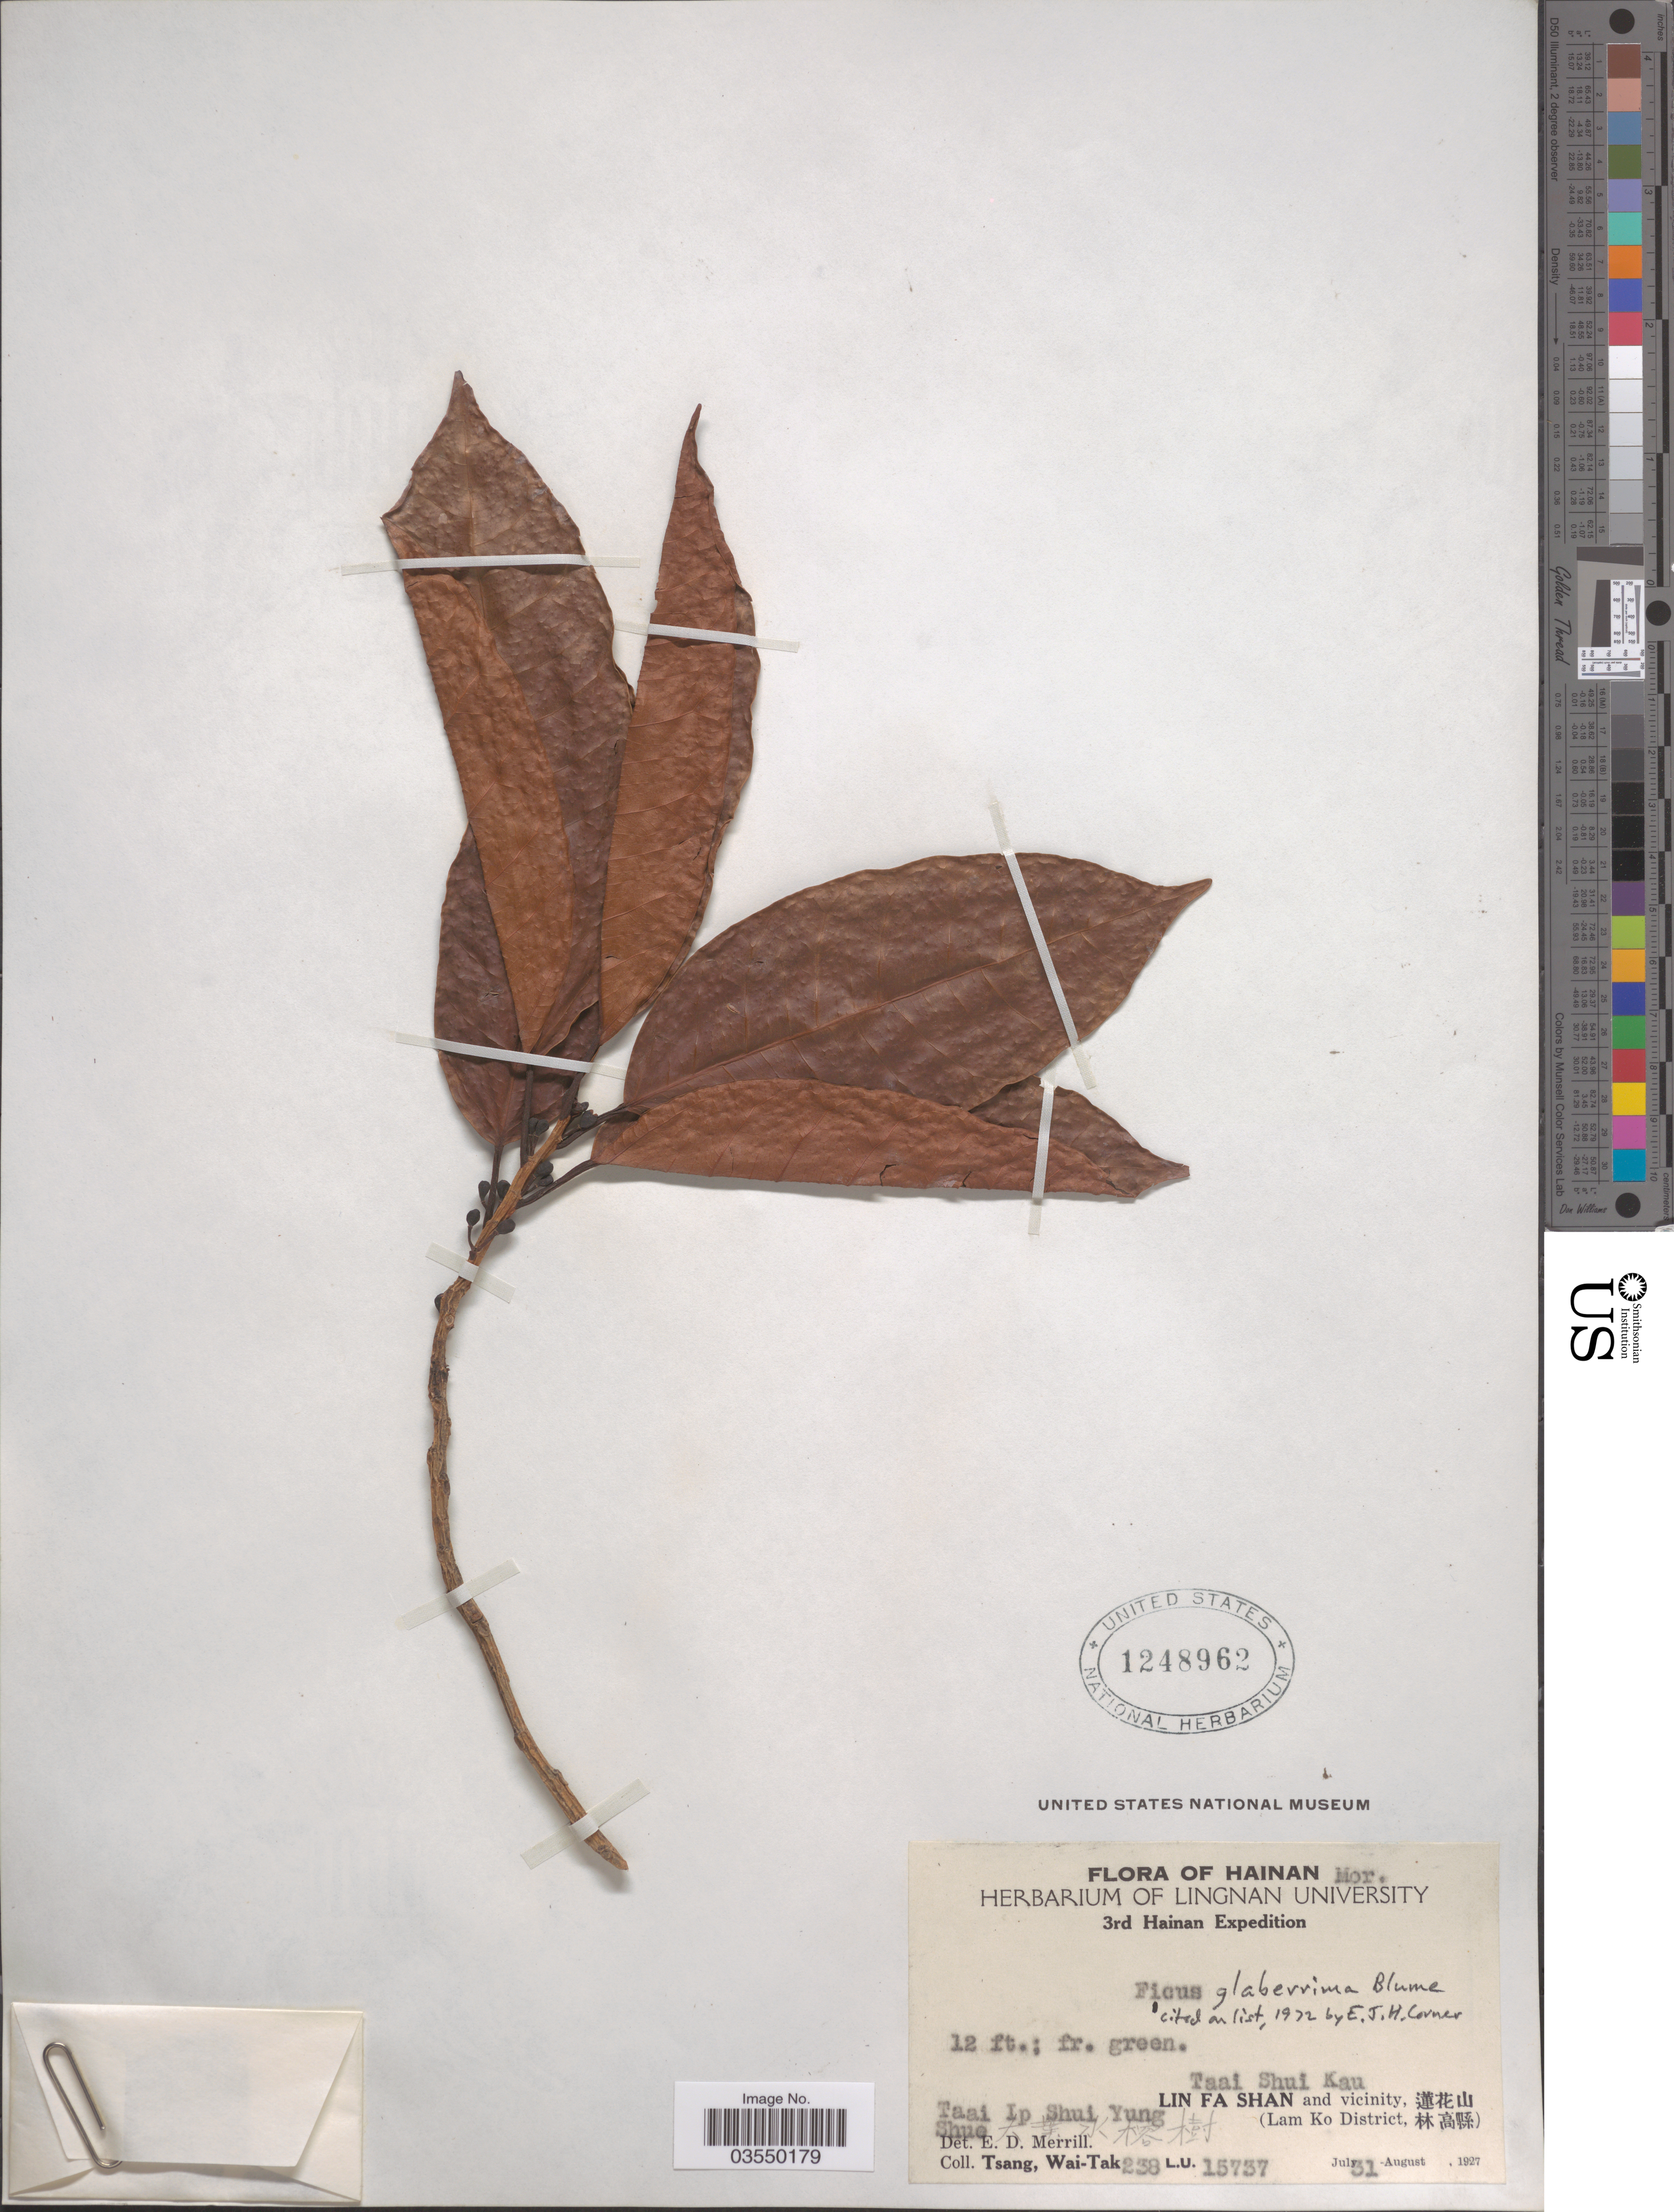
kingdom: Plantae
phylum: Tracheophyta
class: Magnoliopsida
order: Rosales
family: Moraceae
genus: Ficus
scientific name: Ficus glaberrima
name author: Heyne ex Roth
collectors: W. T. Tsang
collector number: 238L.U.15737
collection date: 1927-07-31/1927-08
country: China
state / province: Hainan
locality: Taai Shui Kau. Lin Fa Shan and vicinity, X. (Lam Ko District, X). Taai Ip Shui Yung Shue X.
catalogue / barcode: US 1248962